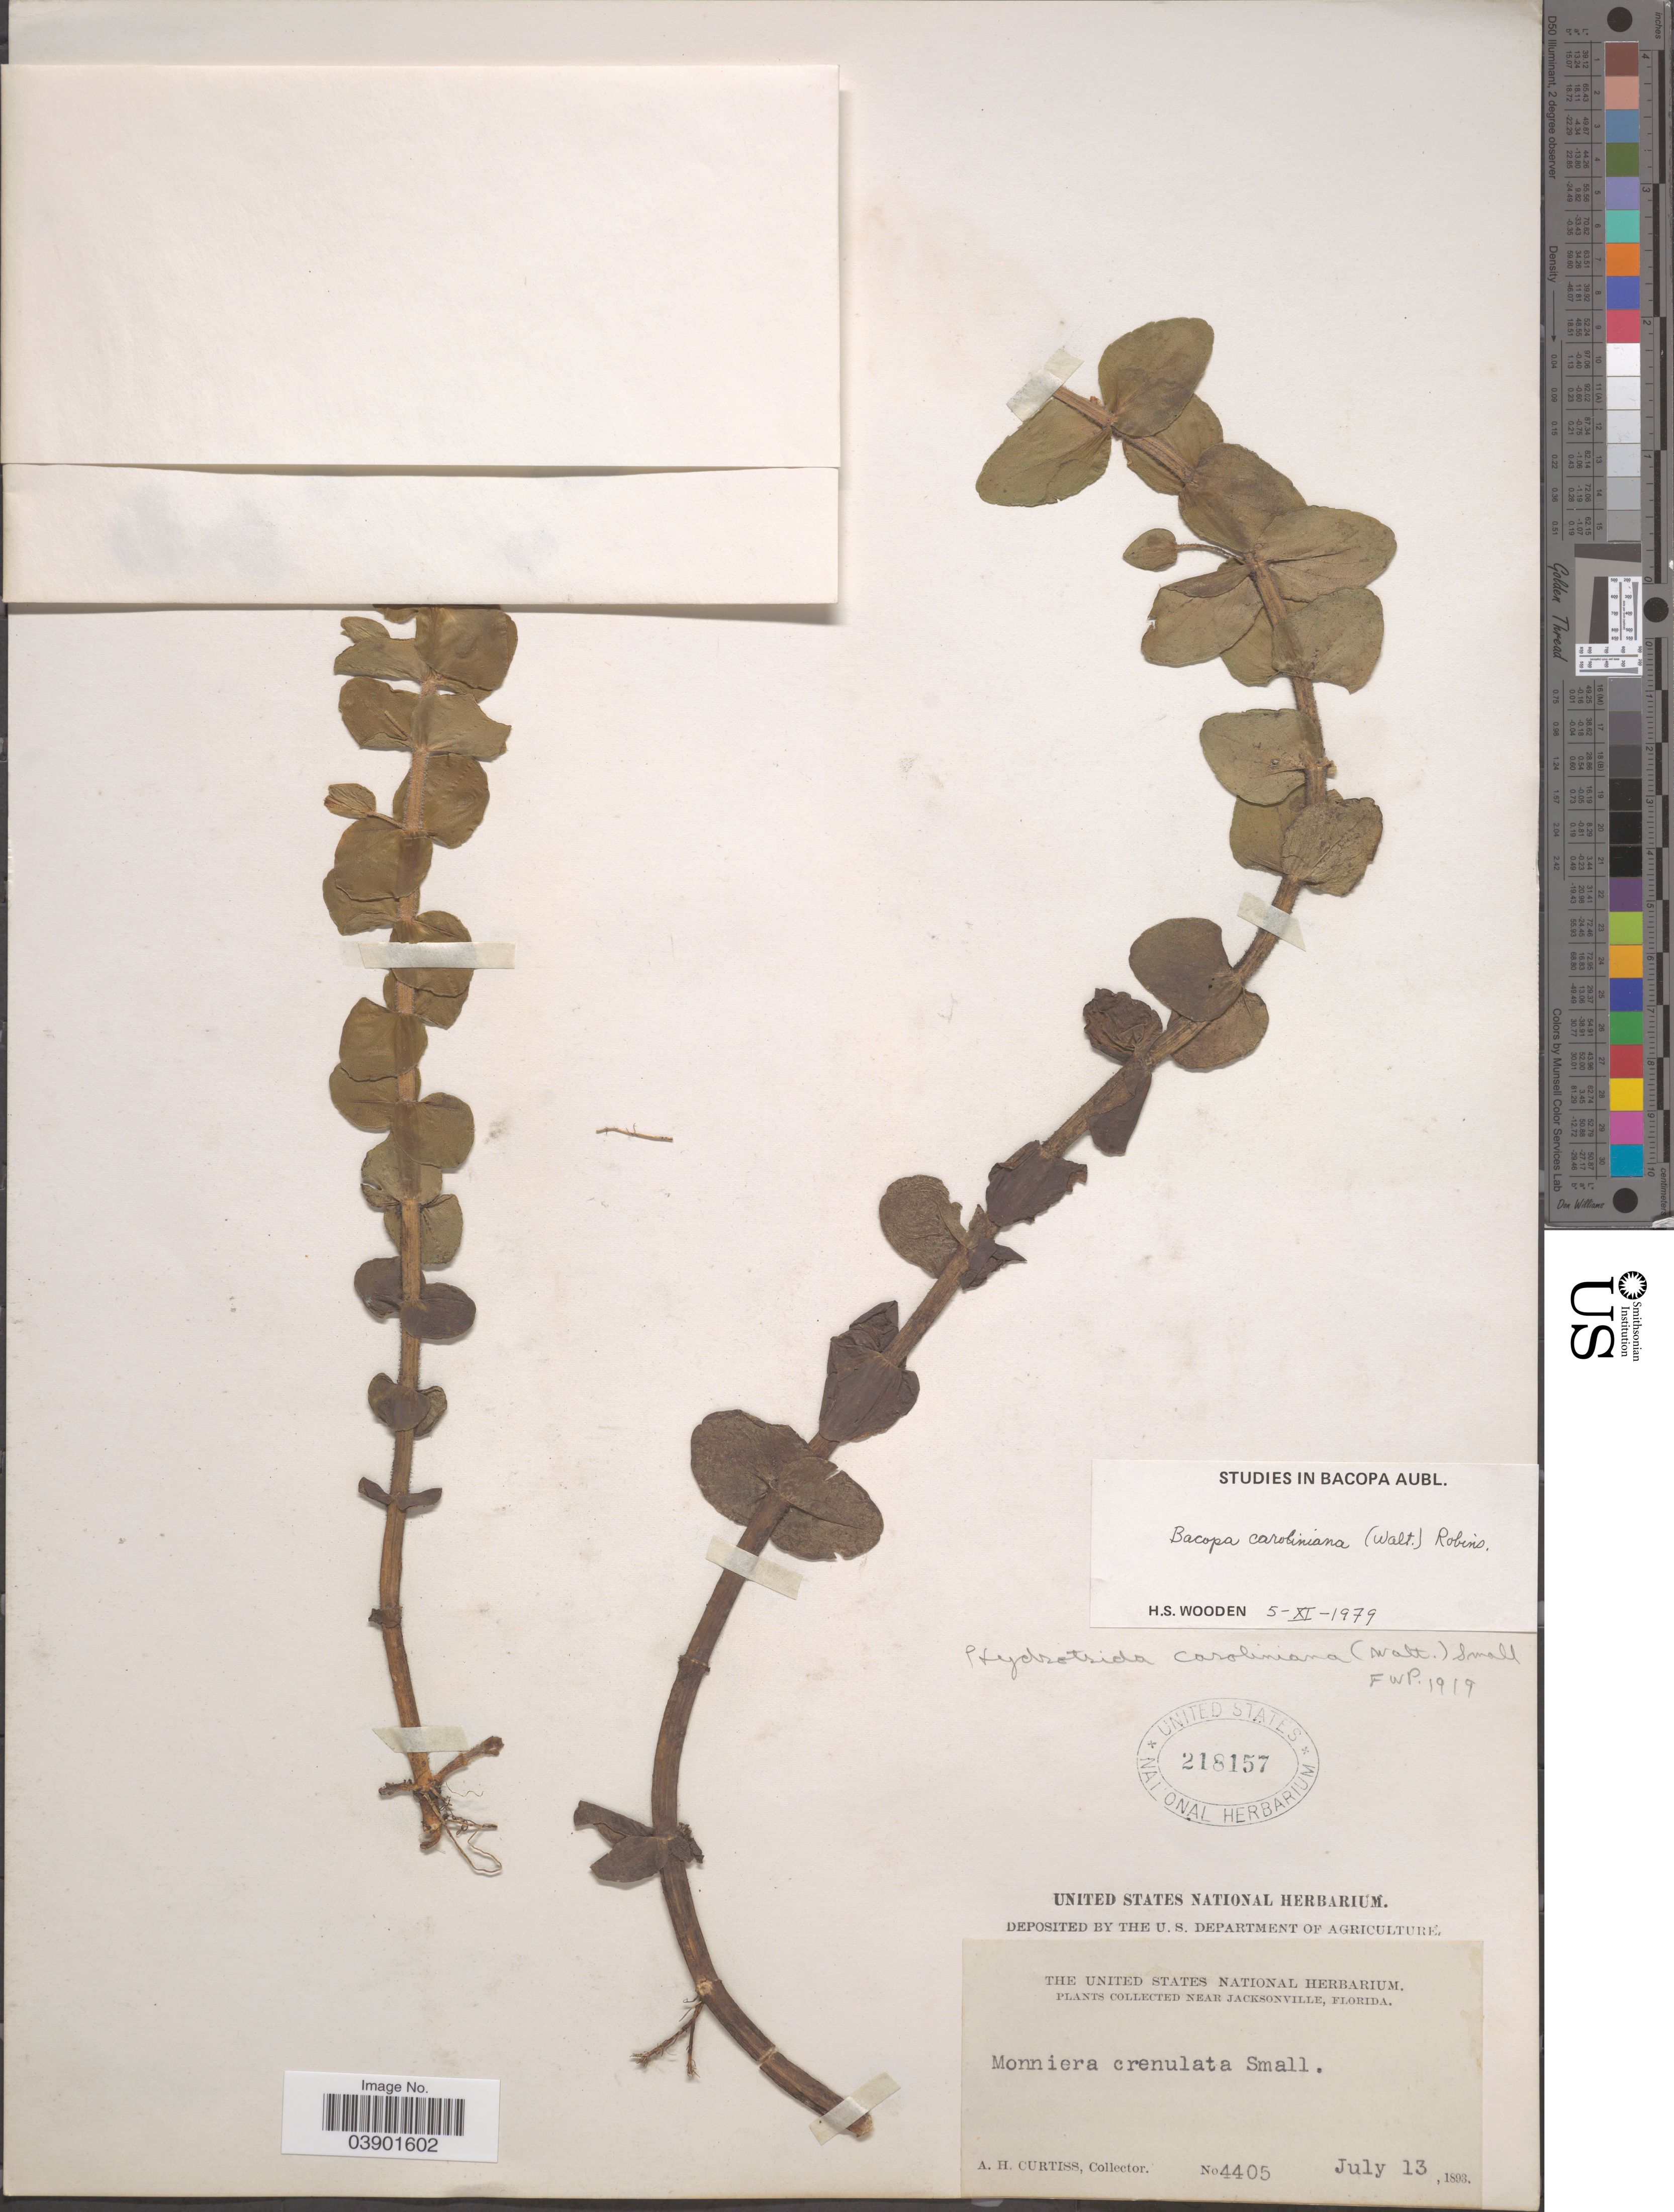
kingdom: Plantae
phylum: Tracheophyta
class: Magnoliopsida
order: Lamiales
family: Plantaginaceae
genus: Bacopa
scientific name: Bacopa caroliniana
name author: (Walter) B.L. Rob.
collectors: A. H. Curtiss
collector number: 4405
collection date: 1893-07-13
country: United States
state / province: Florida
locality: Near Jacksonville.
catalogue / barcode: US 218157